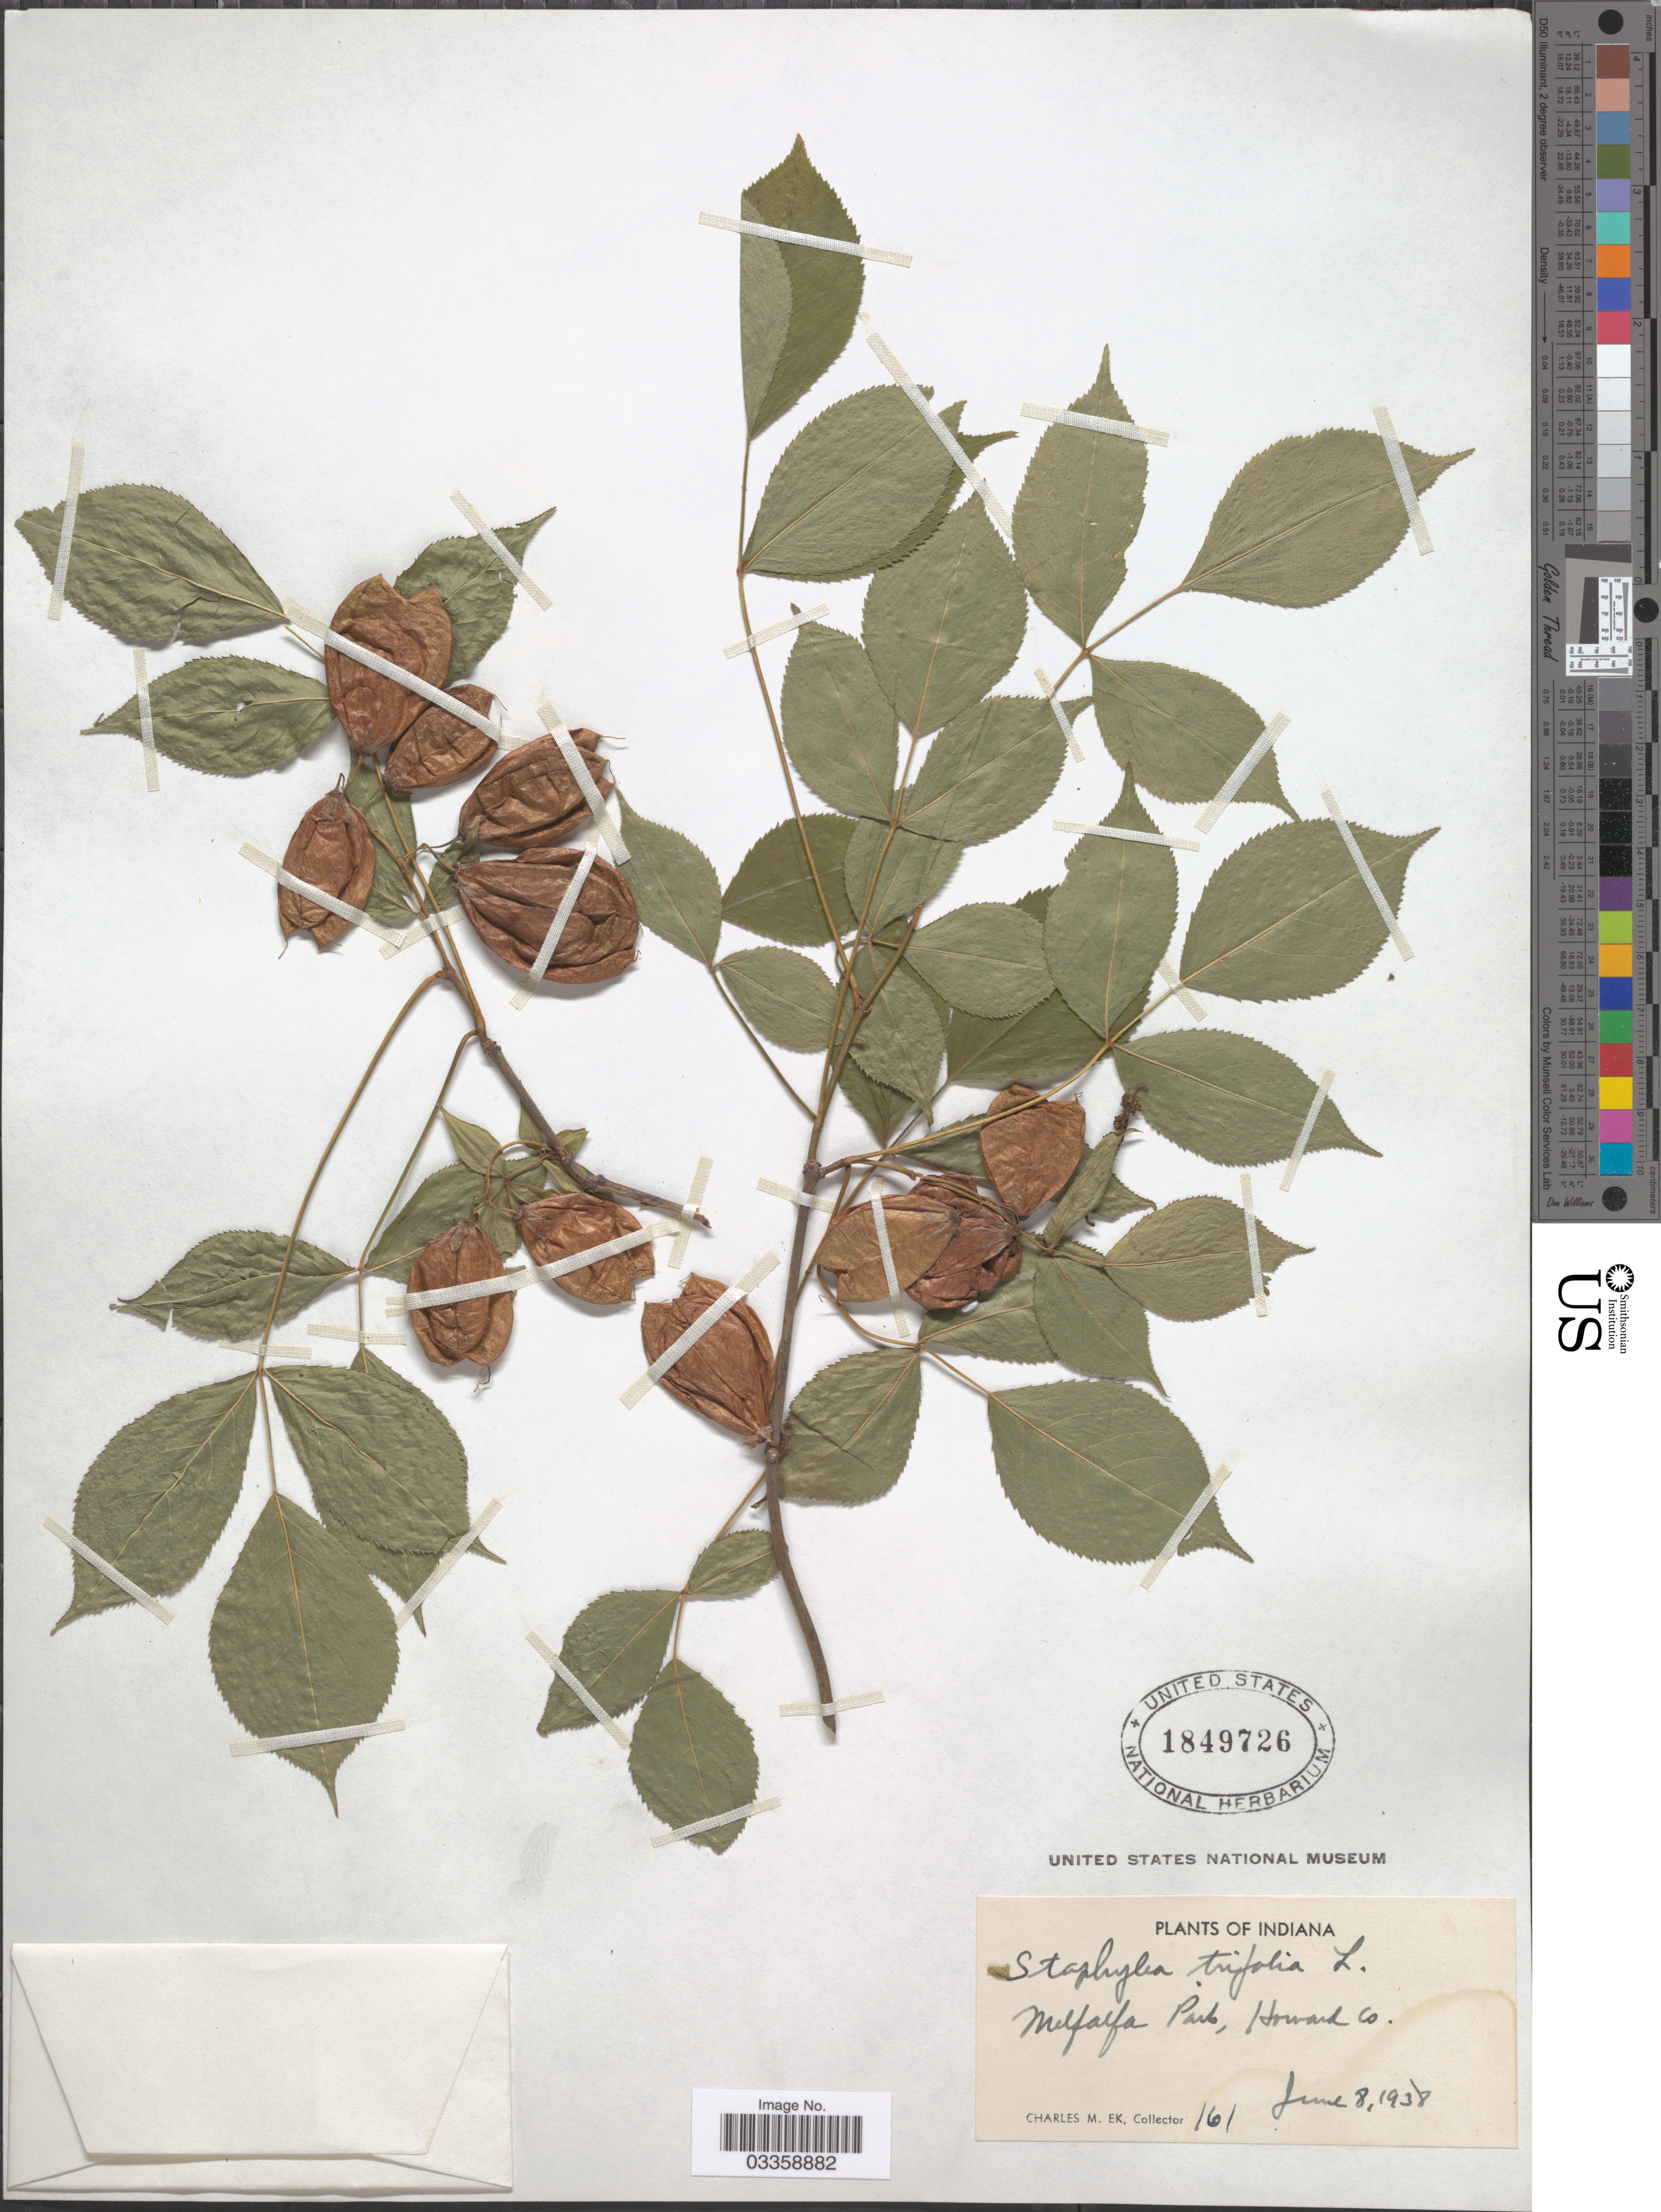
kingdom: Plantae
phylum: Tracheophyta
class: Magnoliopsida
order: Crossosomatales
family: Staphyleaceae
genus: Staphylea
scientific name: Staphylea trifolia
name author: L.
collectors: C. Ek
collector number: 161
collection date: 1938-06-08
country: United States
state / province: Indiana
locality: Malfalfa Park, Howard Co.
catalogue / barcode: US 1849726